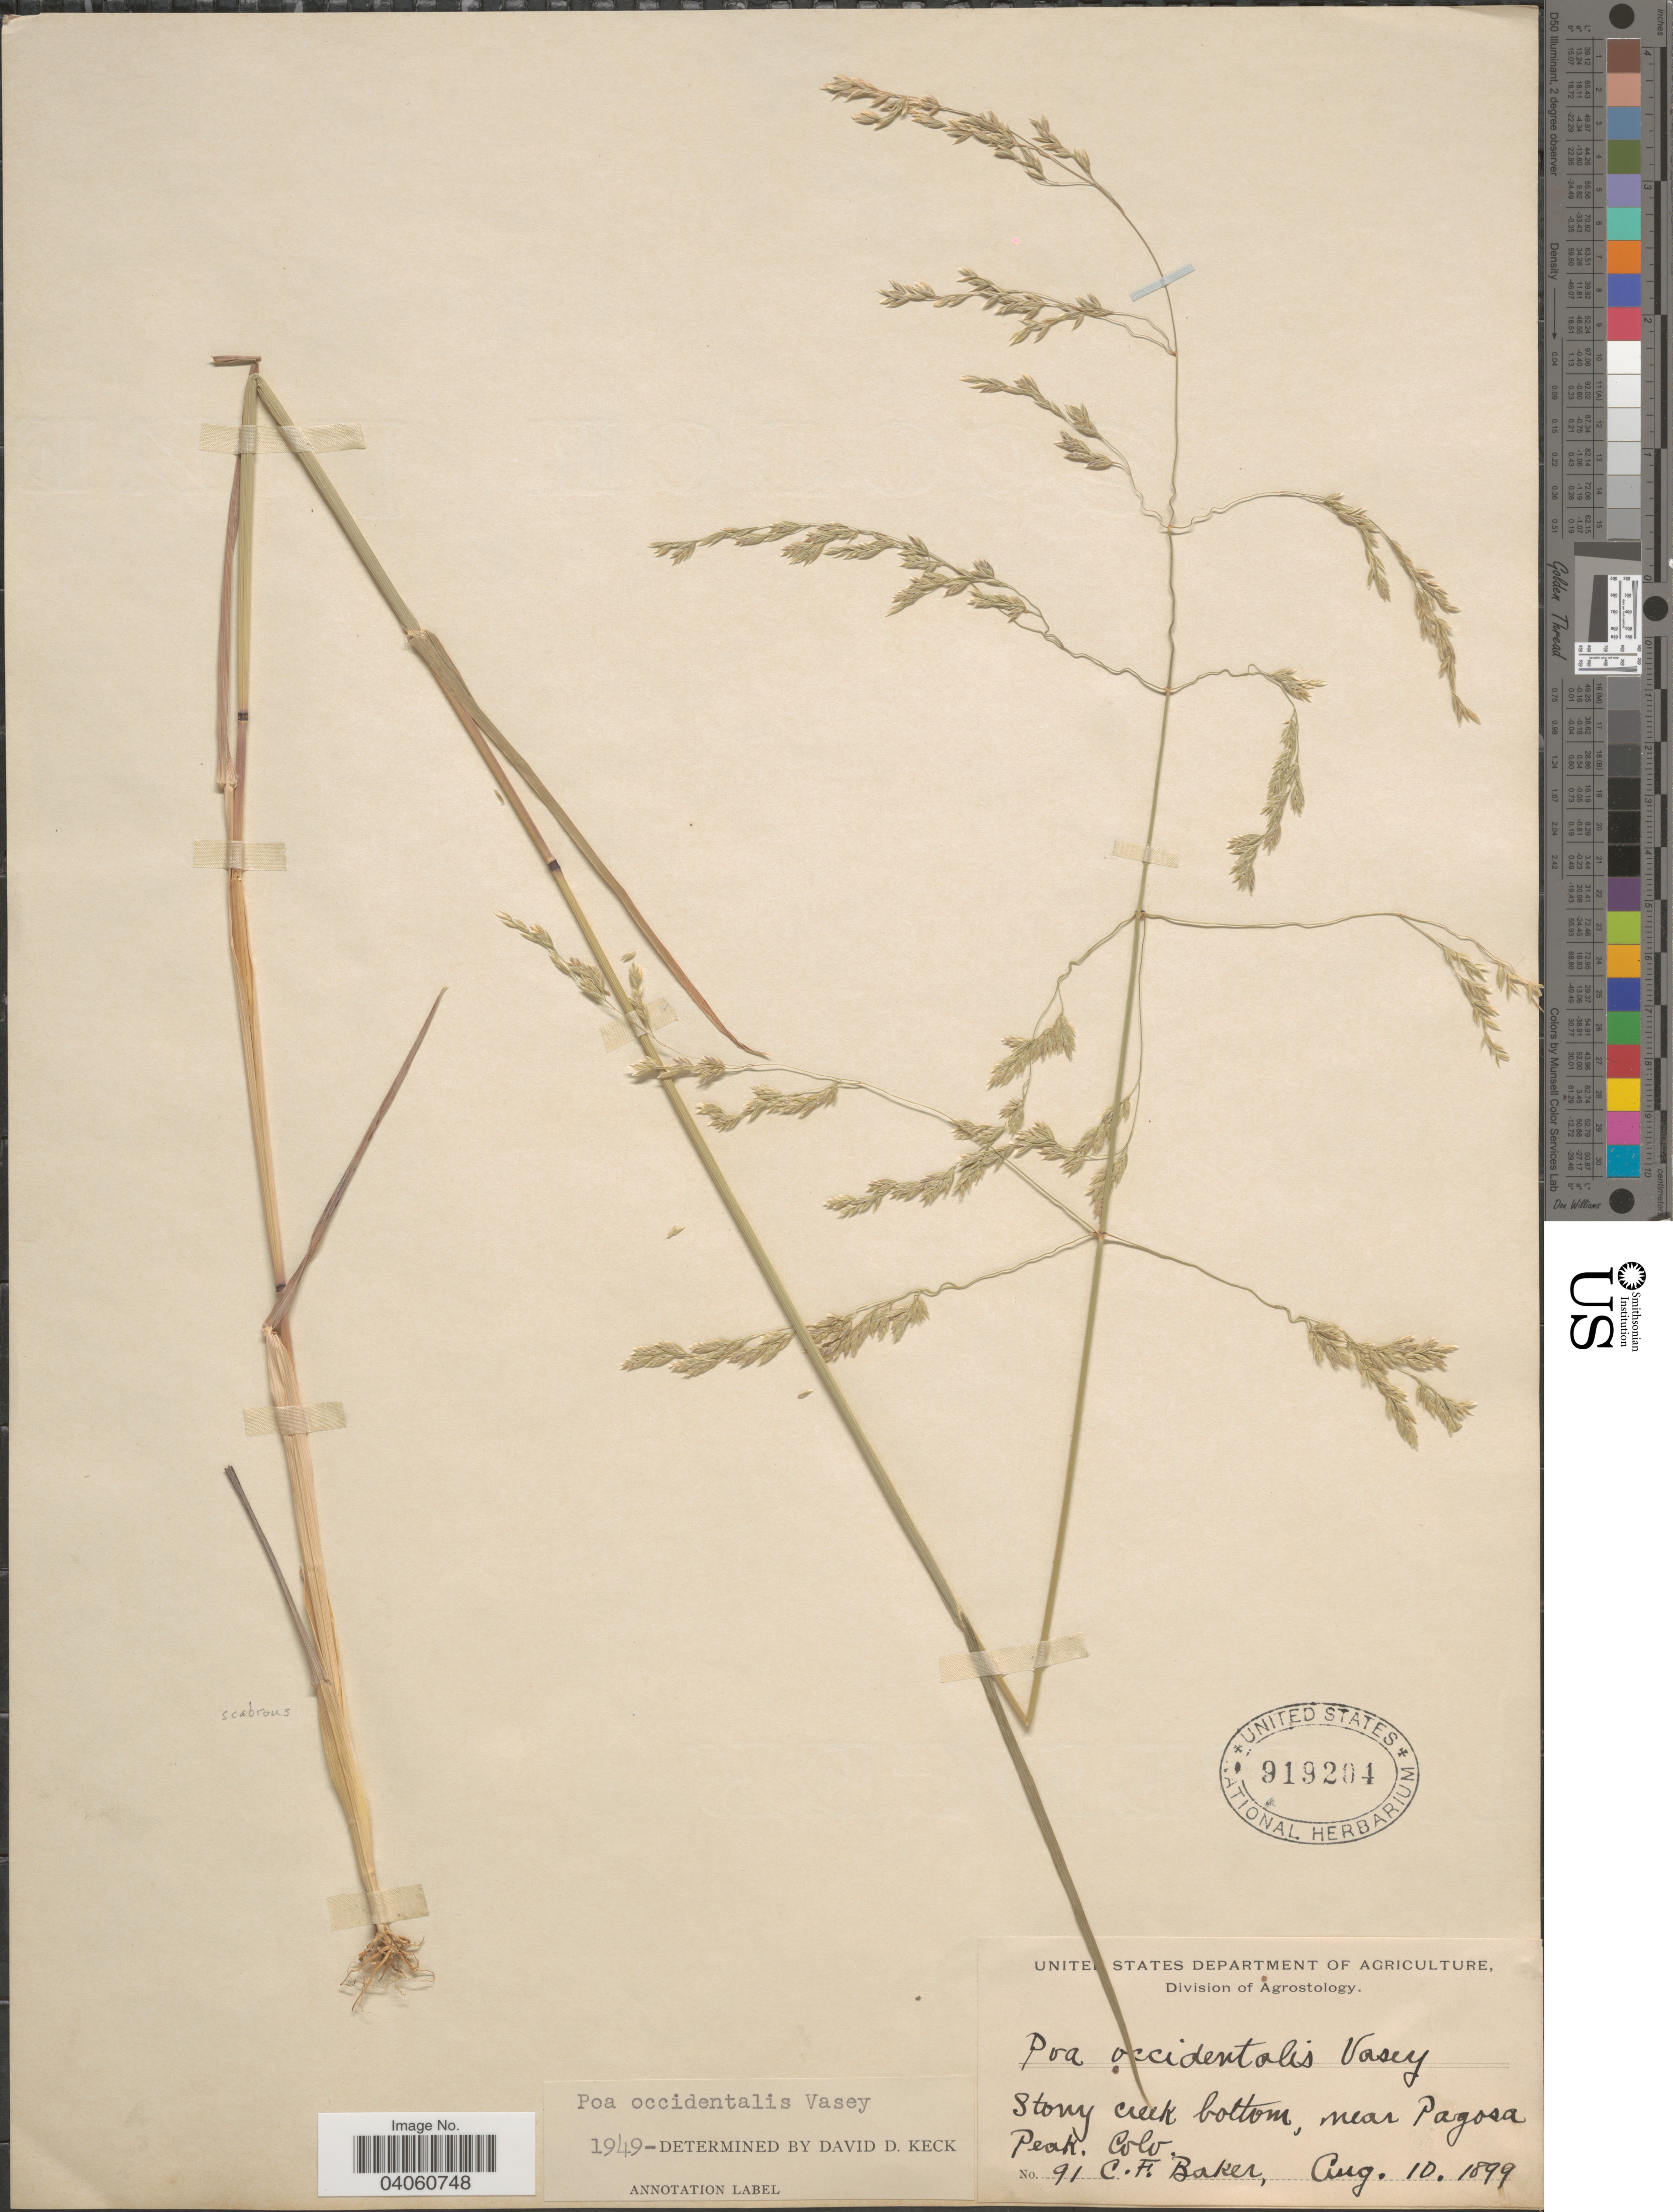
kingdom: Plantae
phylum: Tracheophyta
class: Liliopsida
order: Poales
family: Poaceae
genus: Poa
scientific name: Poa occidentalis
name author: (Vasey) Vasey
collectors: C. F. Baker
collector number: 91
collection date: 1899-08-10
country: United States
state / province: Colorado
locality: Stony creek bottom, near Pagosa Peak.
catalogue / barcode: US 919204